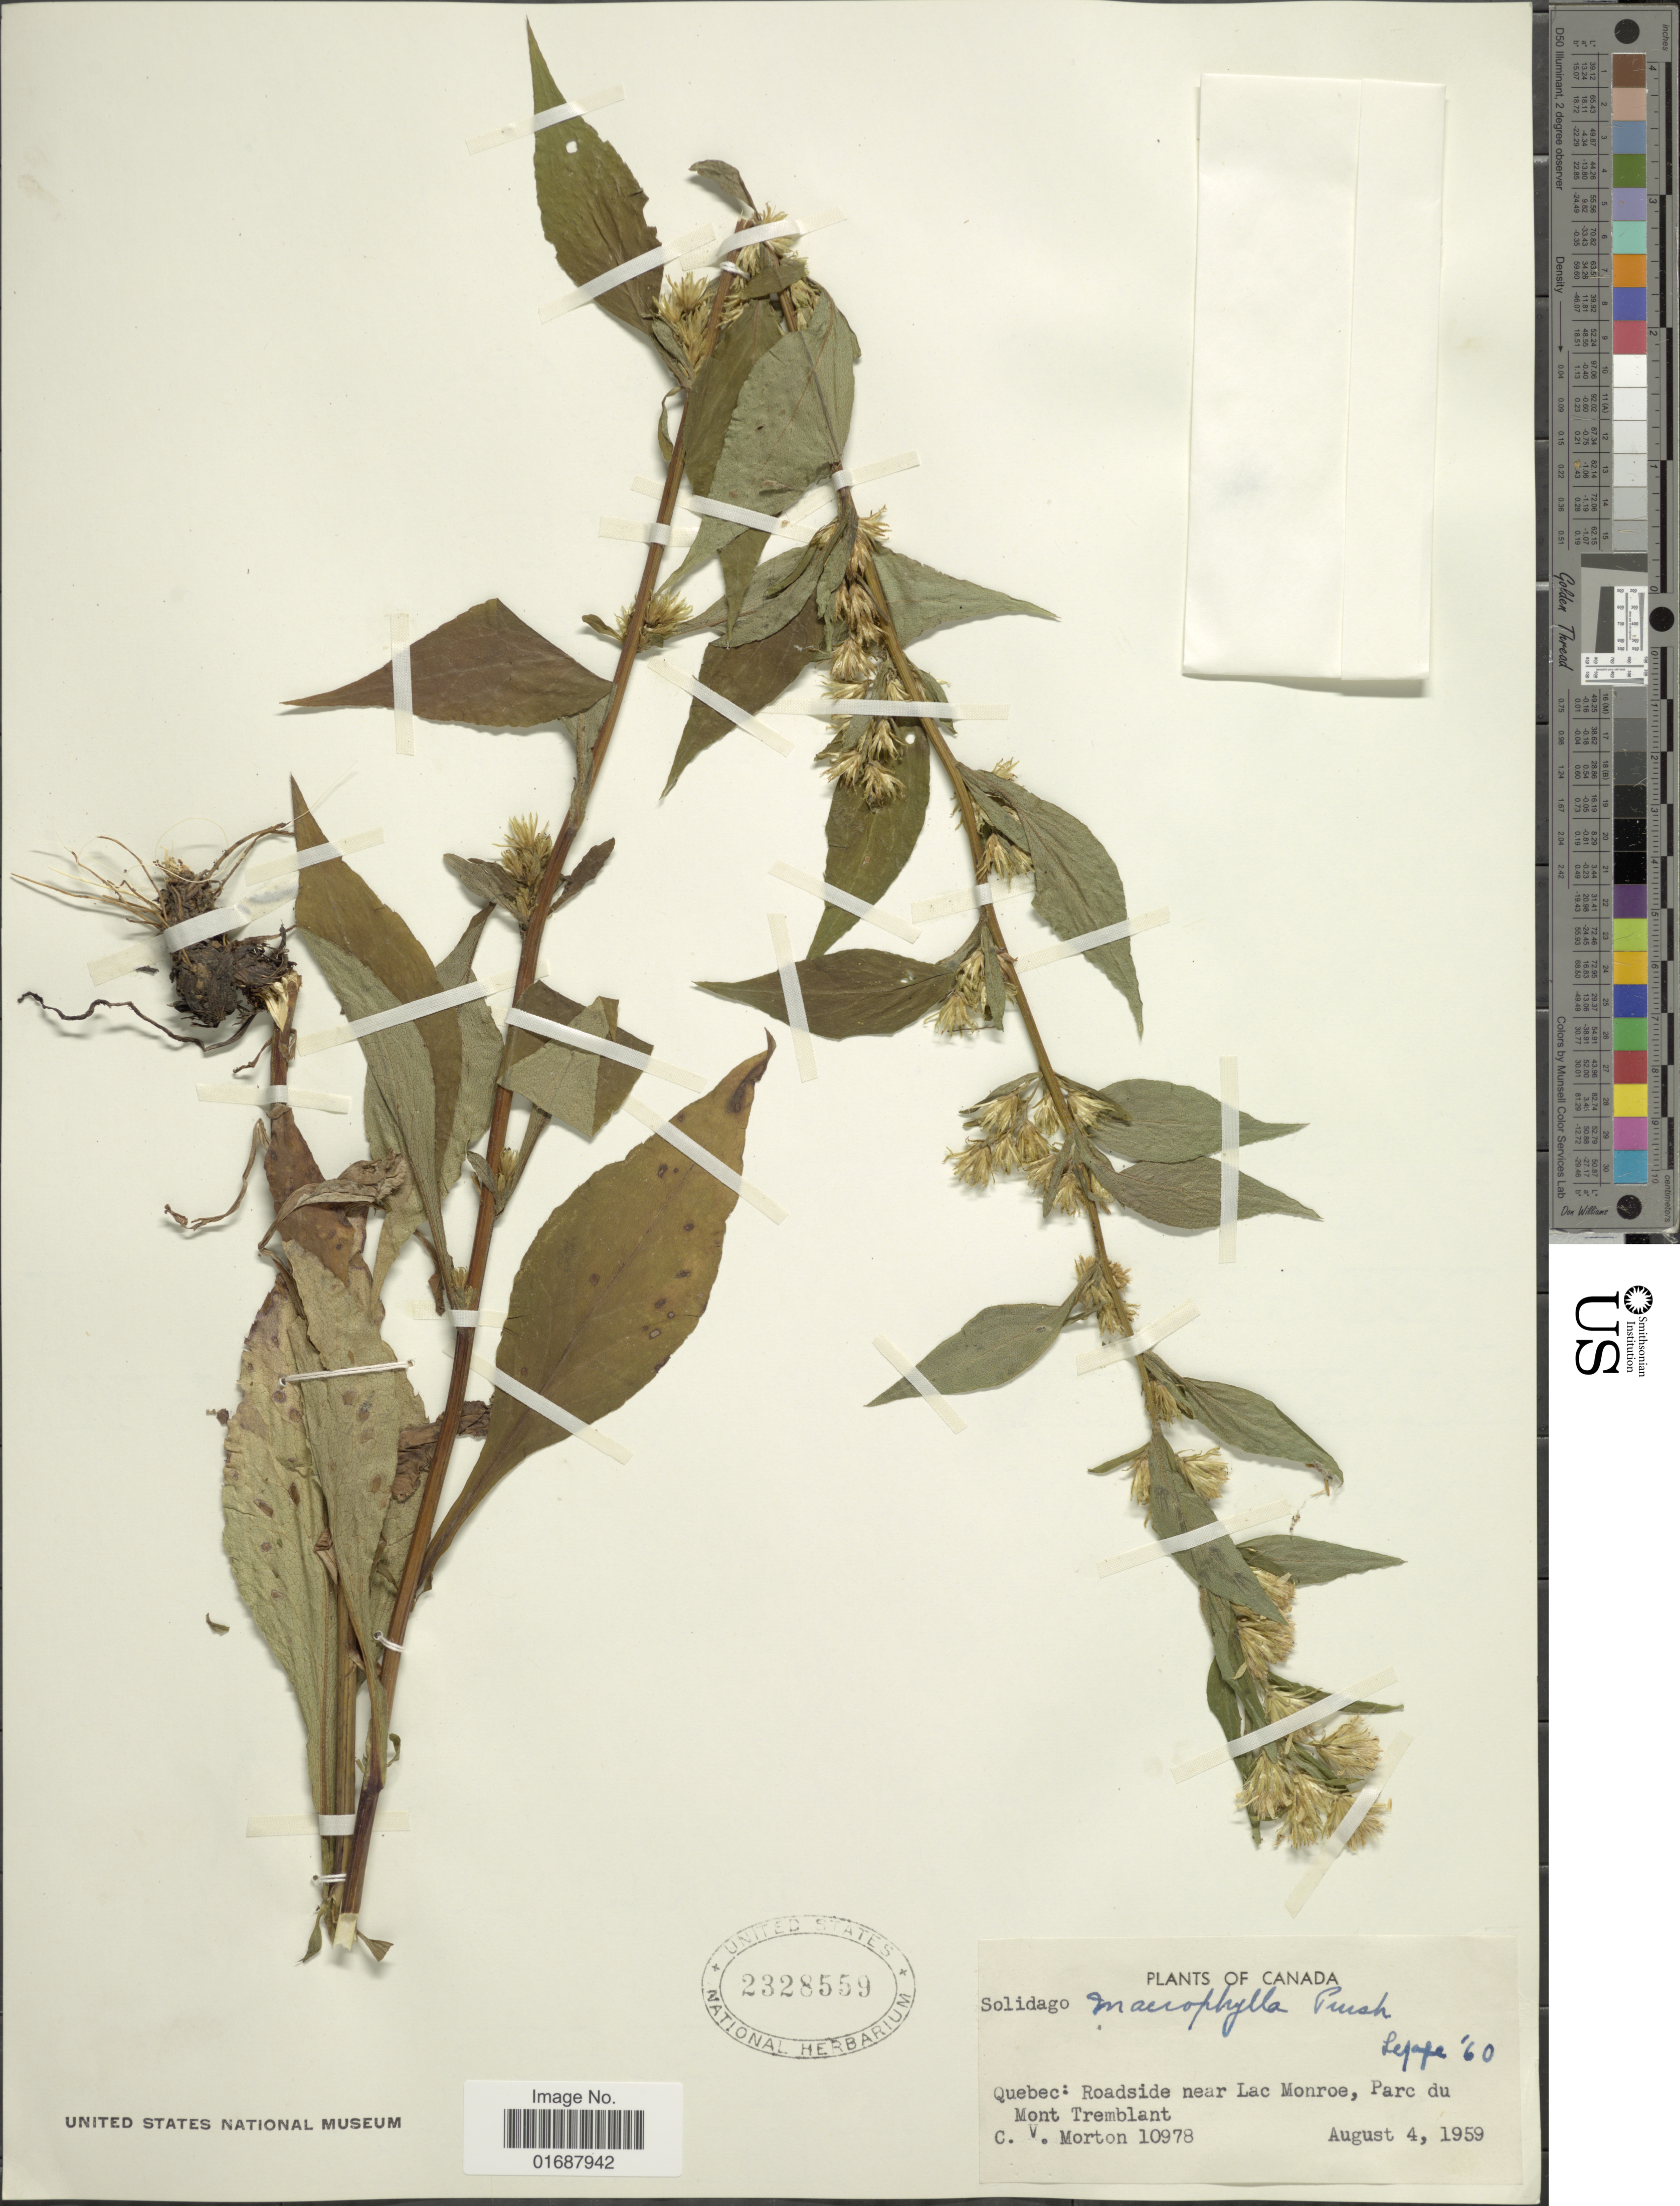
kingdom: Plantae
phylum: Tracheophyta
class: Magnoliopsida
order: Asterales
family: Asteraceae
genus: Solidago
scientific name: Solidago macrophylla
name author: Banks ex Pursh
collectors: C. V. Morton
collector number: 10978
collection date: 1959-08-04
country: Canada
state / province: Quebec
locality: Qubec: Roadside near Lac Monroe, Parc du Mont Tremblant.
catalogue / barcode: US 2328559